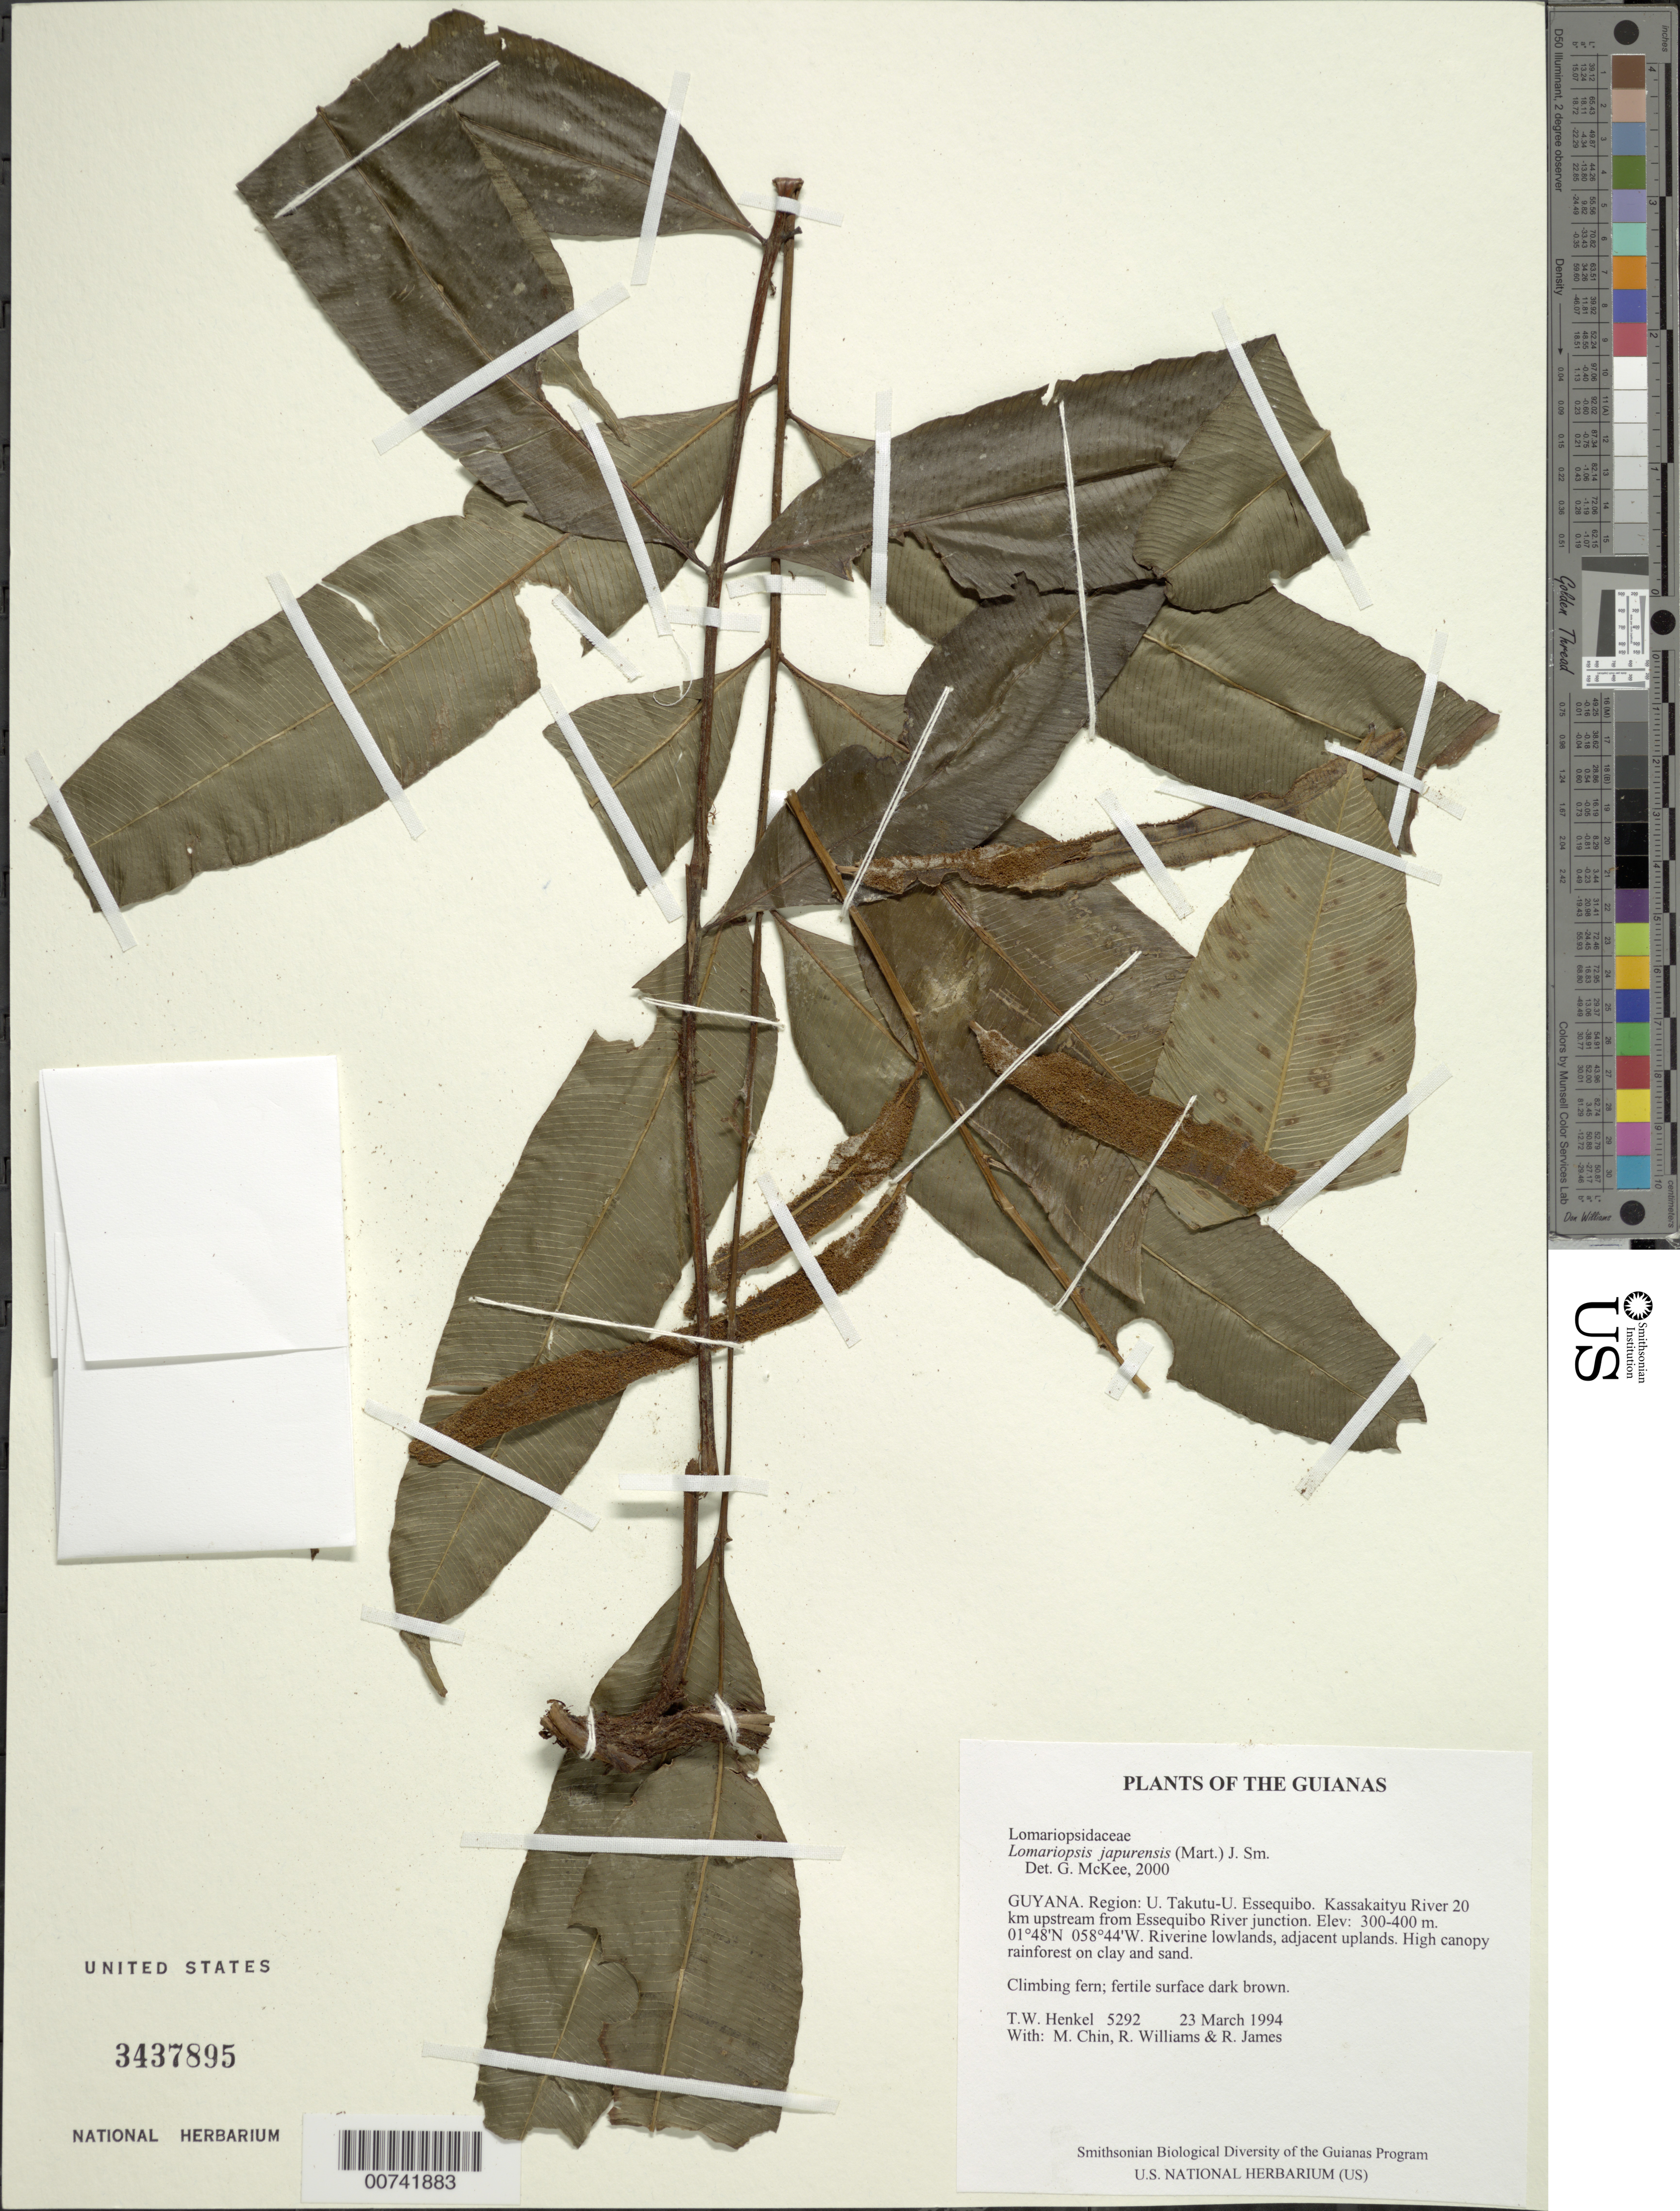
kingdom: Plantae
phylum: Tracheophyta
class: Polypodiopsida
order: Polypodiales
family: Lomariopsidaceae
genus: Lomariopsis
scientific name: Lomariopsis japurensis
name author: (Mart.) J. Sm.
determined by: McKee, G. S., (US), NMNH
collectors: T. Henkel, M. Chin, R. Williams & R. James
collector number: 5292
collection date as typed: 23 March 1994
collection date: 1994-03-23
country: Guyana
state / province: U. Takutu-U. Essequibo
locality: Kassakaityu River 20 km upstream from Essequibo River junction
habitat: Riverine lowlands, adjacent uplands. High canopy rainforest on clay and sand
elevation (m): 300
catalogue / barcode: US 3437895